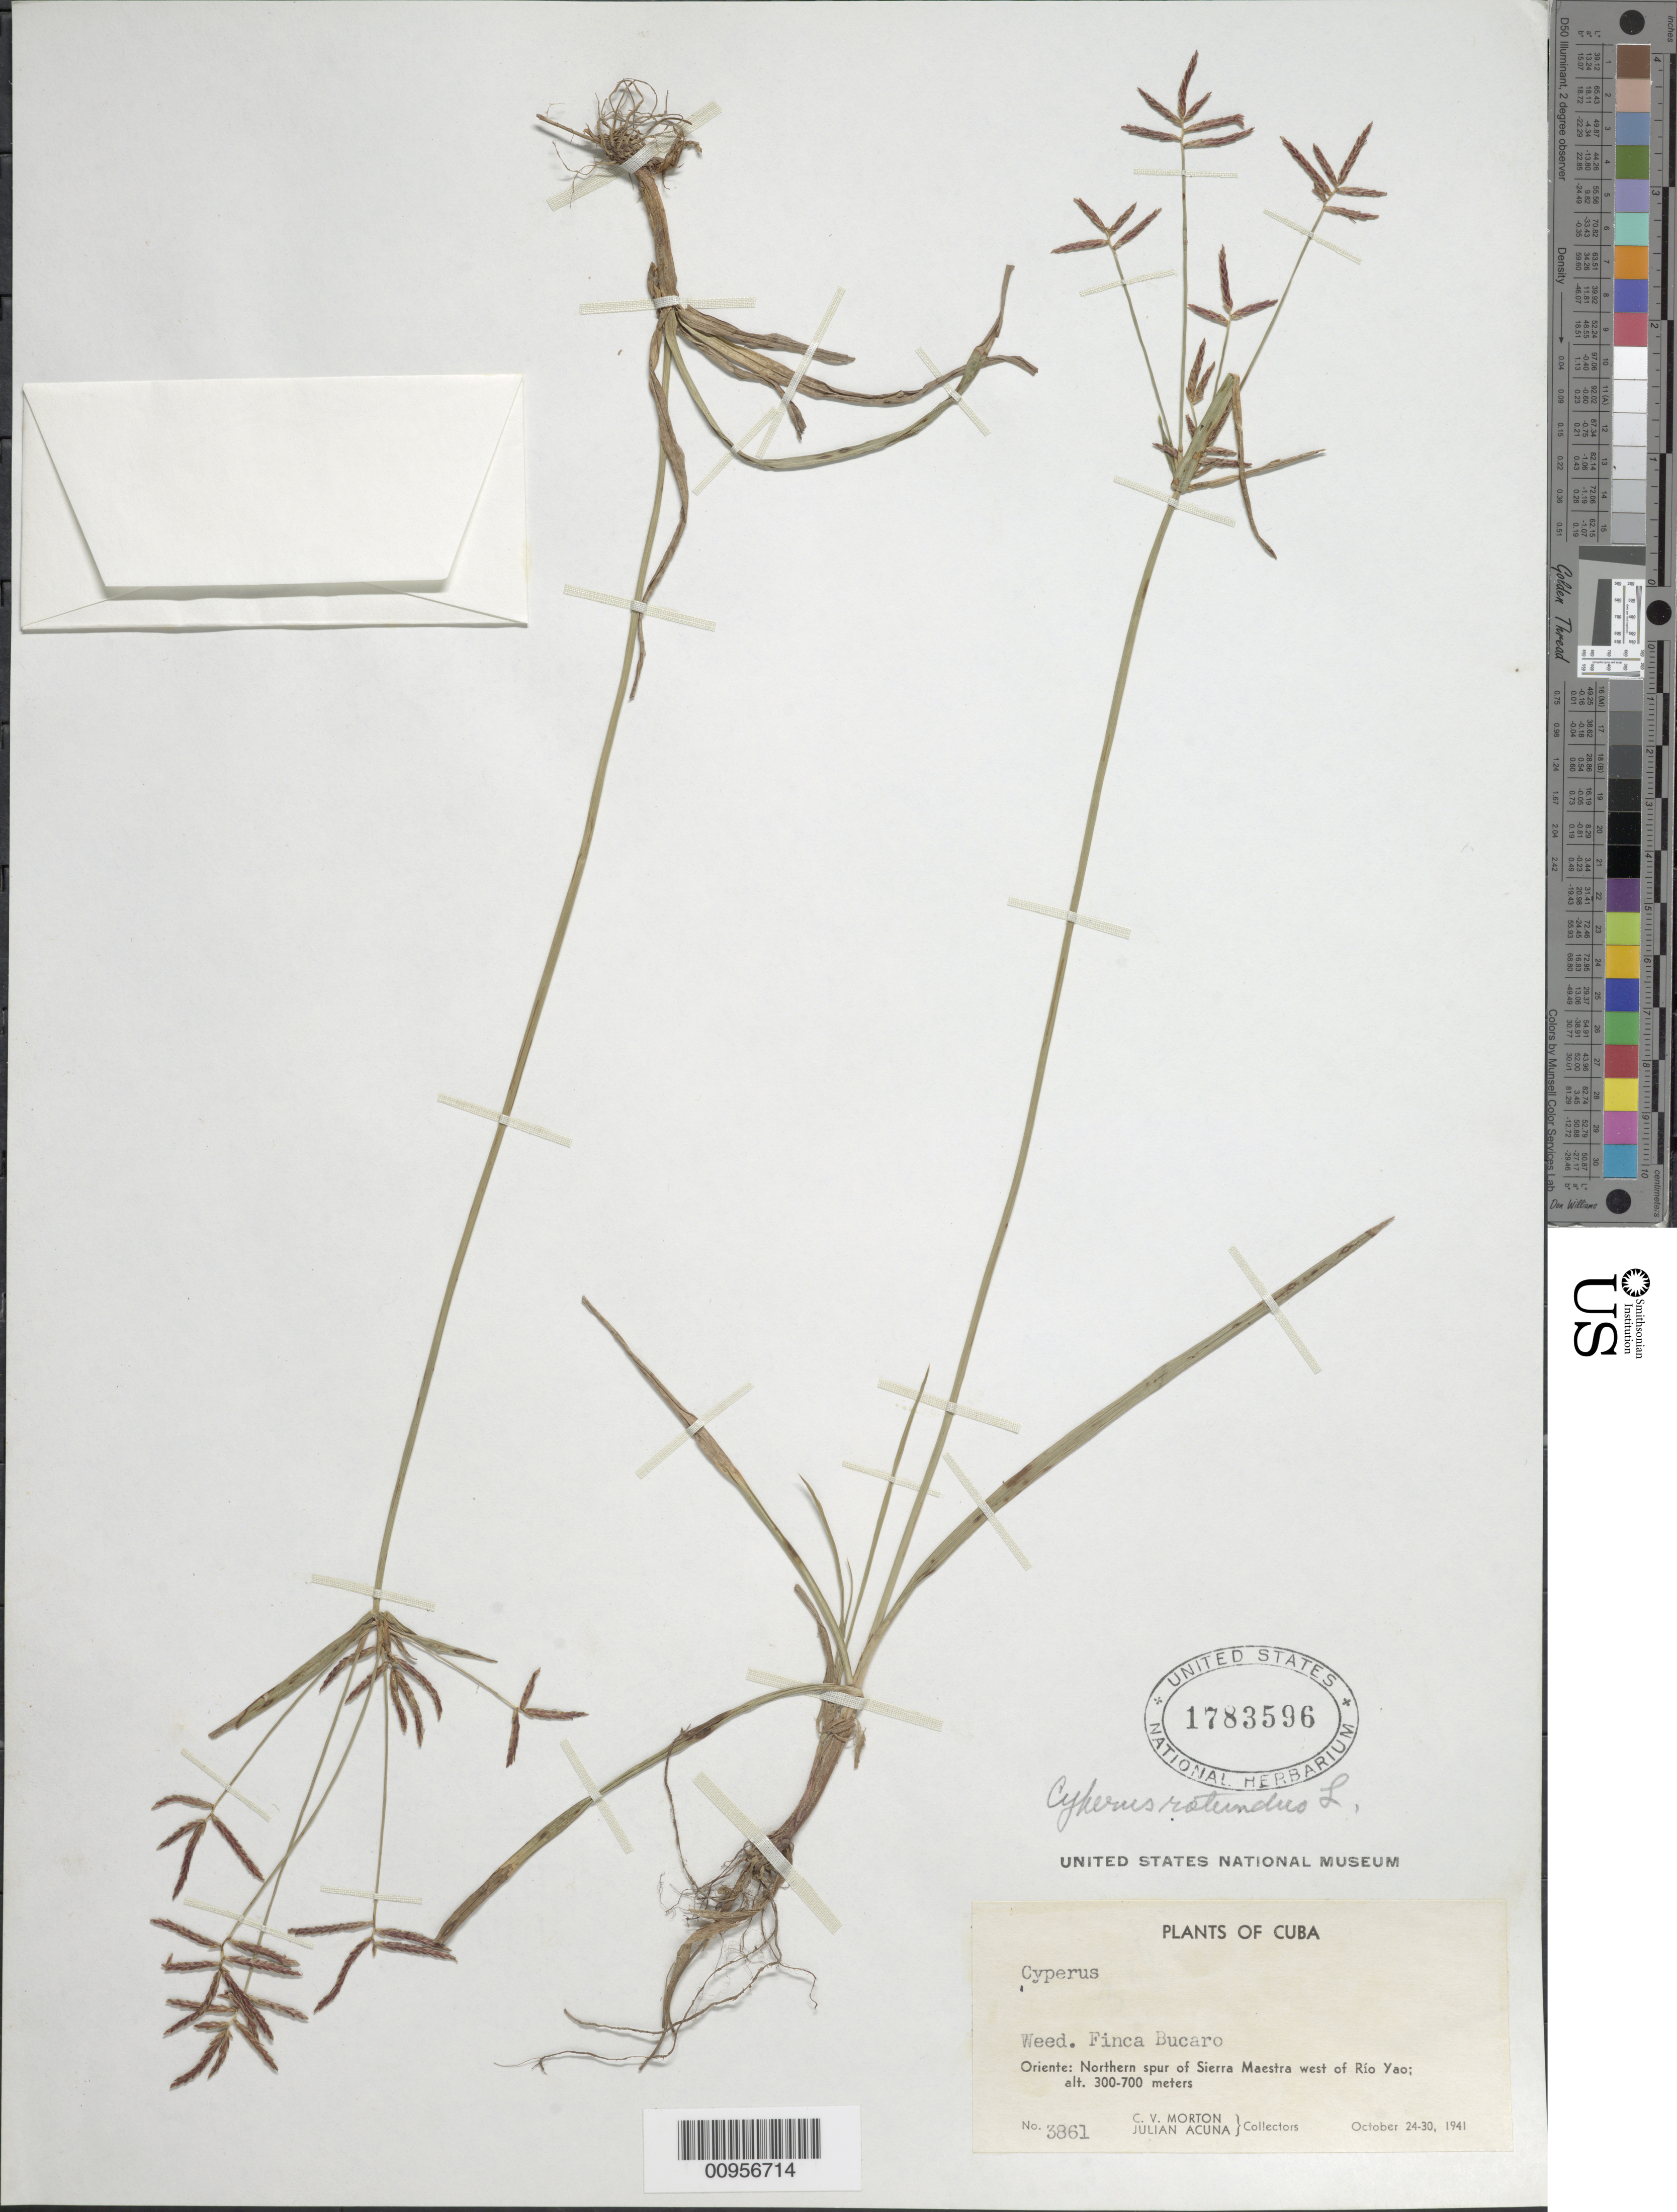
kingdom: Plantae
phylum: Tracheophyta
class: Liliopsida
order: Poales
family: Cyperaceae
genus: Cyperus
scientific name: Cyperus rotundus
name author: L.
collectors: C. V. Morton & J. Acuña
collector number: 3861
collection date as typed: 24 Oct 1941 to 30 Oct 1941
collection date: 1941-10-24/1941-10-30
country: Cuba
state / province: Oriente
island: Cuba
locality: Northern spur of Sierra Maestra, W of Río Yao, Finca Bucaro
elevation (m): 300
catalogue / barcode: US 1783596